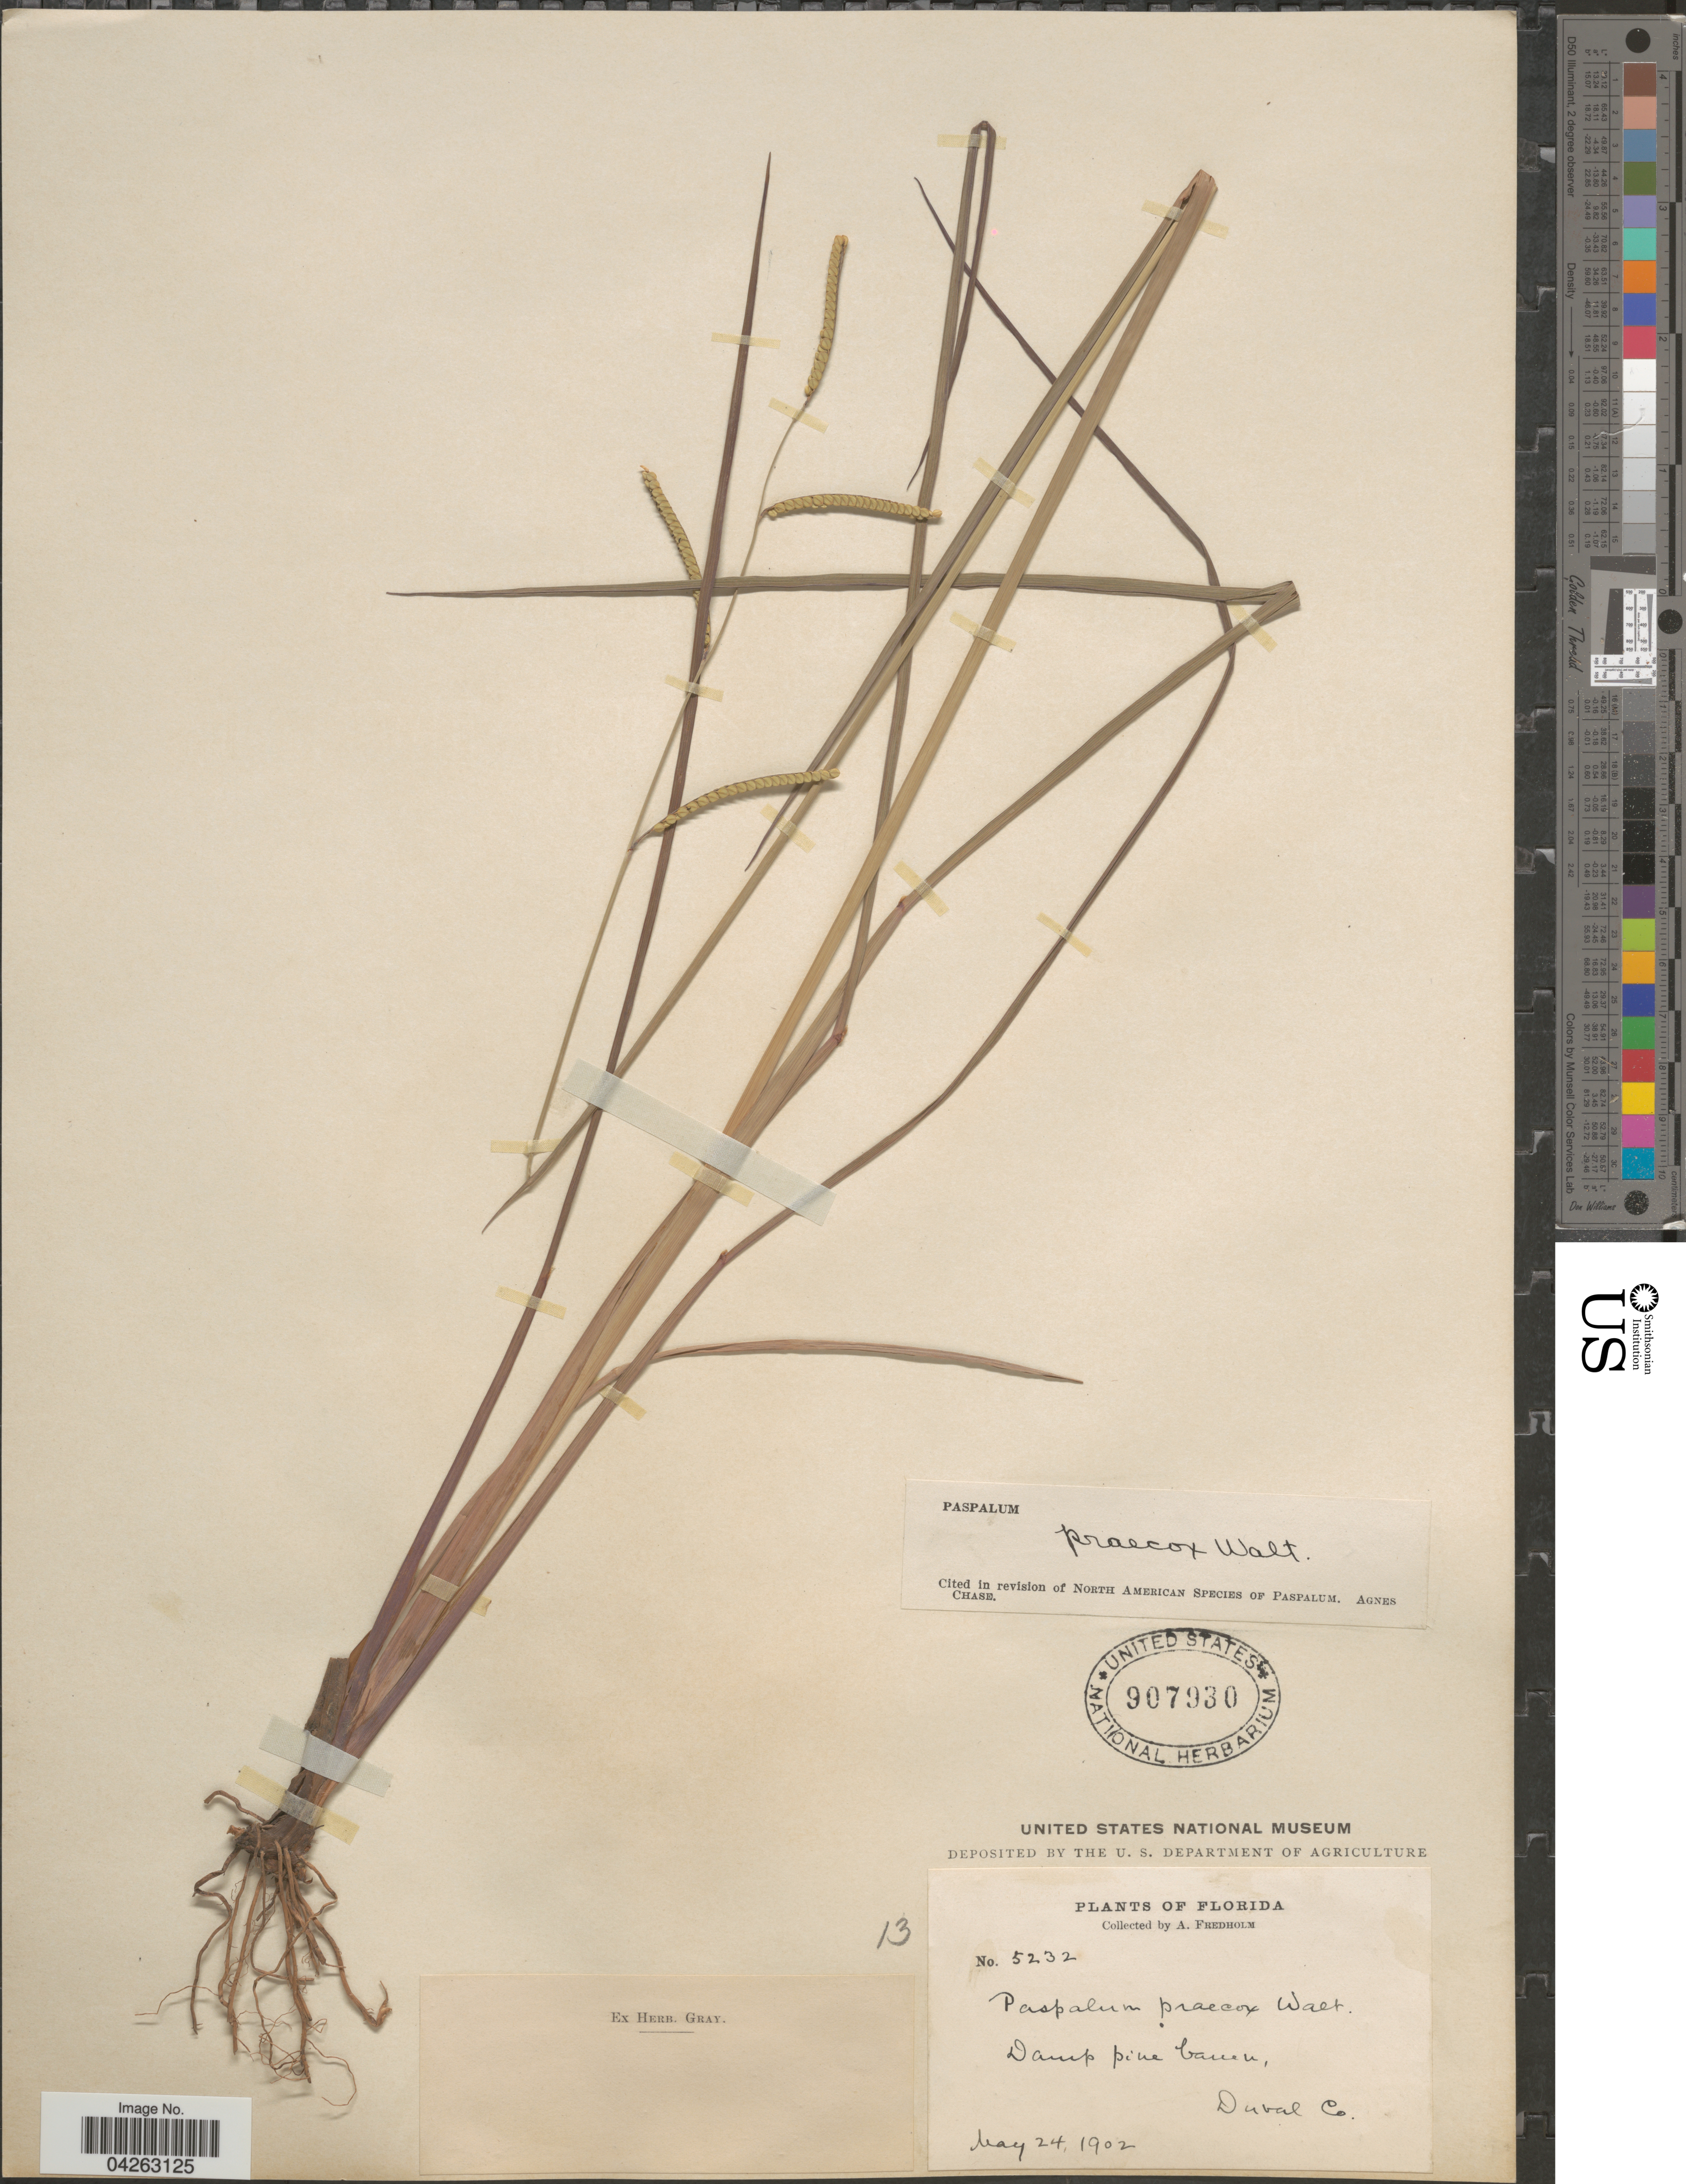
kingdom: Plantae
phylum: Tracheophyta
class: Liliopsida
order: Poales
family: Poaceae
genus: Paspalum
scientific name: Paspalum praecox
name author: Walter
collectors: A. Fredholm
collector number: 5323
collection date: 1902-05-24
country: United States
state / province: Florida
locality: Damp pine barren, Duval Co.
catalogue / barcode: US 907930